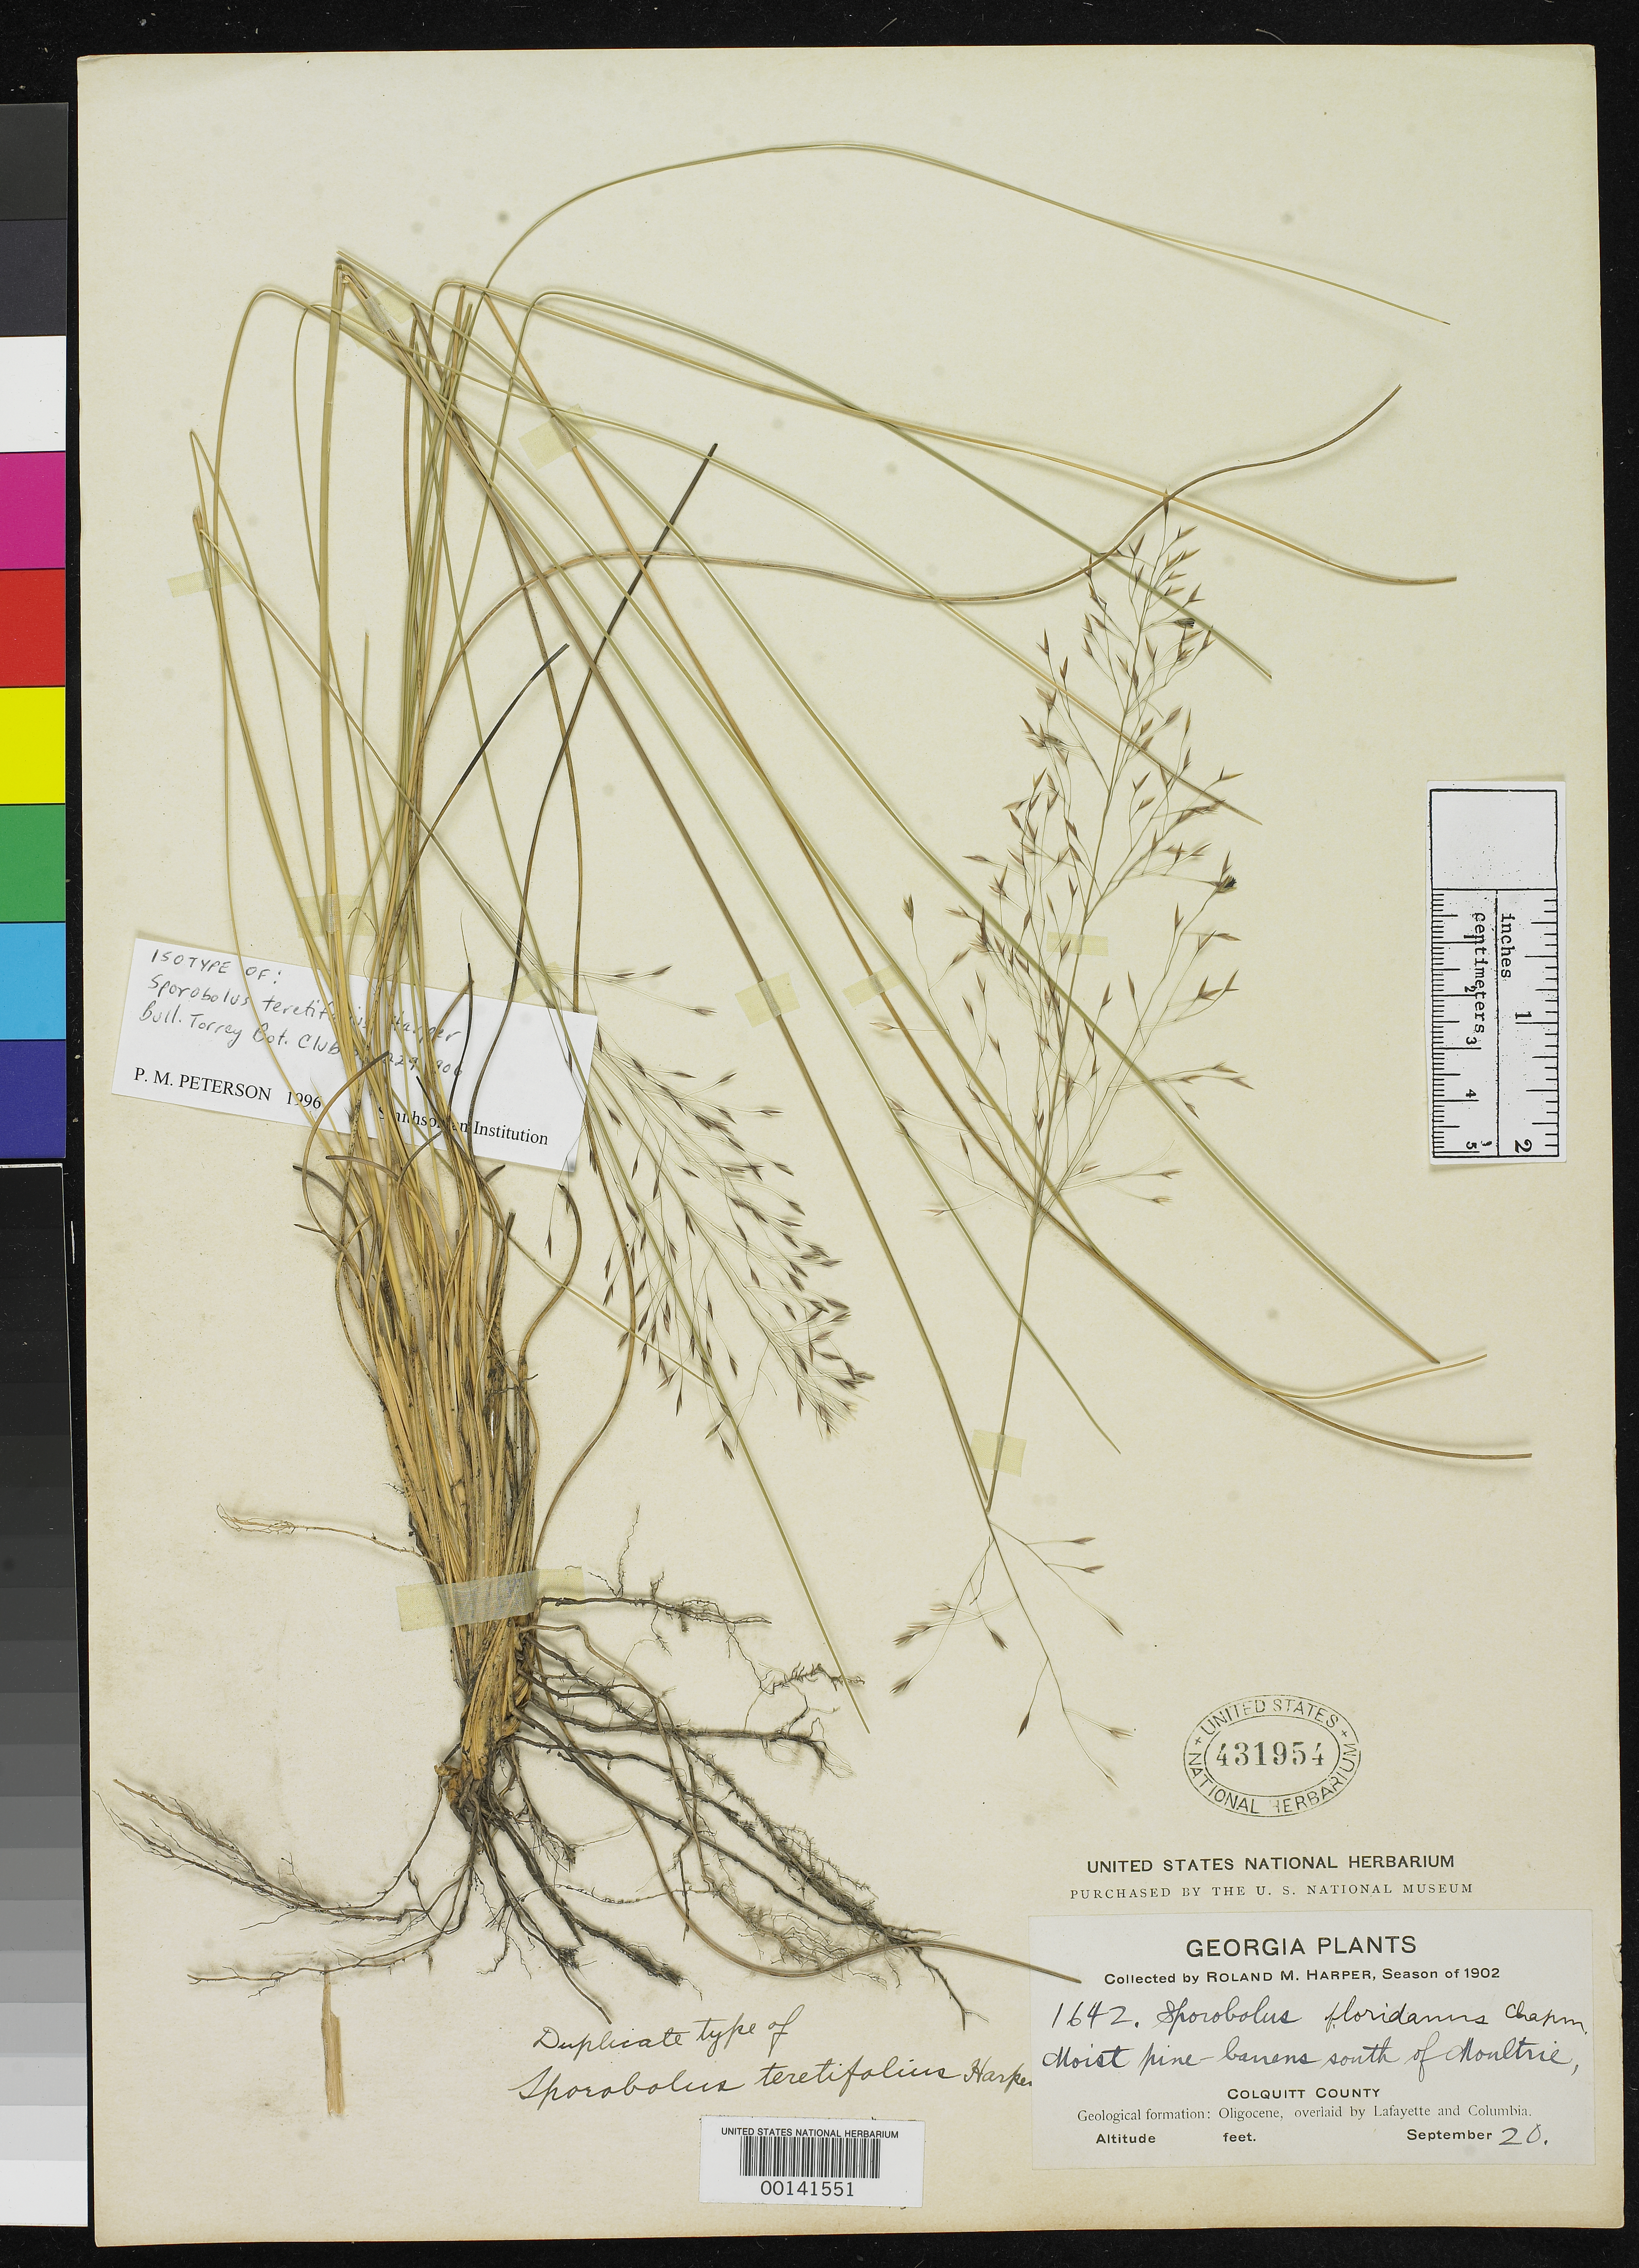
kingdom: Plantae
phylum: Tracheophyta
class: Liliopsida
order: Poales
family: Poaceae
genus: Sporobolus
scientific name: Sporobolus teretifolius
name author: R.M. Harper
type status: Isotype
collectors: R. M. Harper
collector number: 1642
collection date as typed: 20 Sep 1902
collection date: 1902-09-20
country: United States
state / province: Georgia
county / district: Colquitt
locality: Overlaid by Lafayette & Columbia.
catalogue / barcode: US 431954